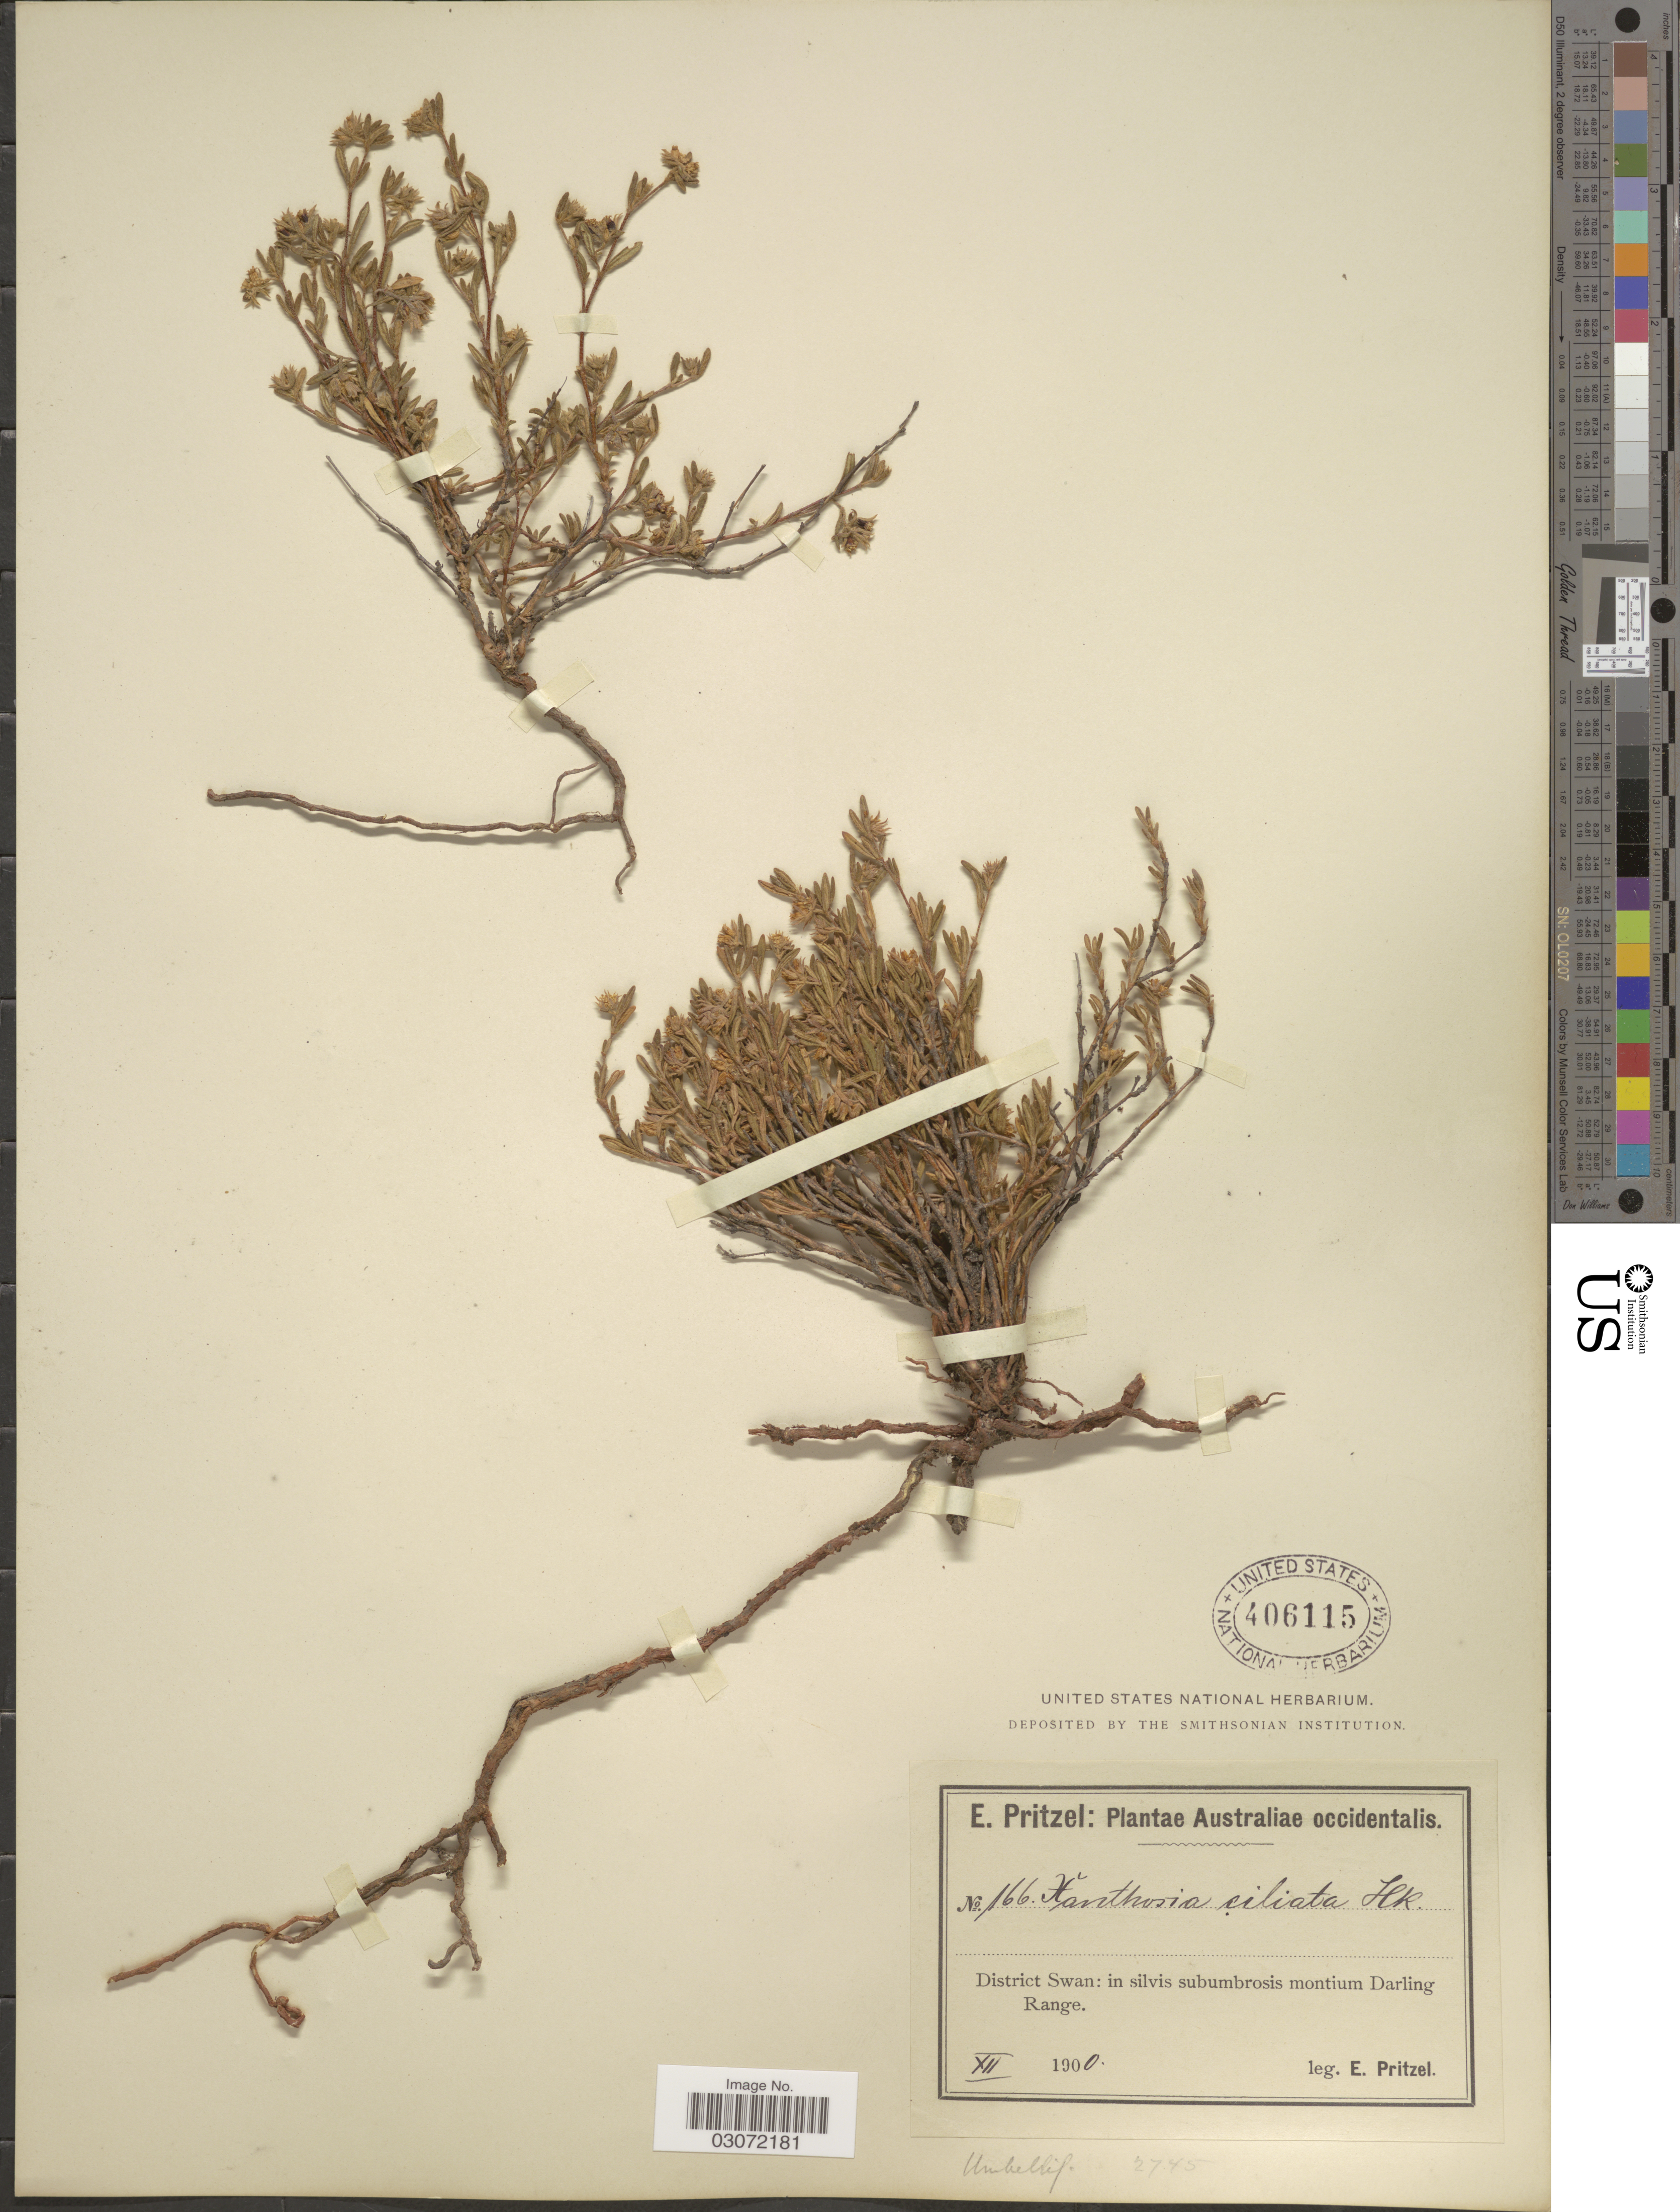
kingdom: Plantae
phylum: Tracheophyta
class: Magnoliopsida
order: Apiales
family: Apiaceae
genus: Xanthosia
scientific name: Xanthosia ciliata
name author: Hook.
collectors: E. G. Pritzel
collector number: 166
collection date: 1900-12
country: Australia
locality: Australiae occidentalis. District Swan: in silvis subumbrosis montium Darling Range.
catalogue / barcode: US 406115